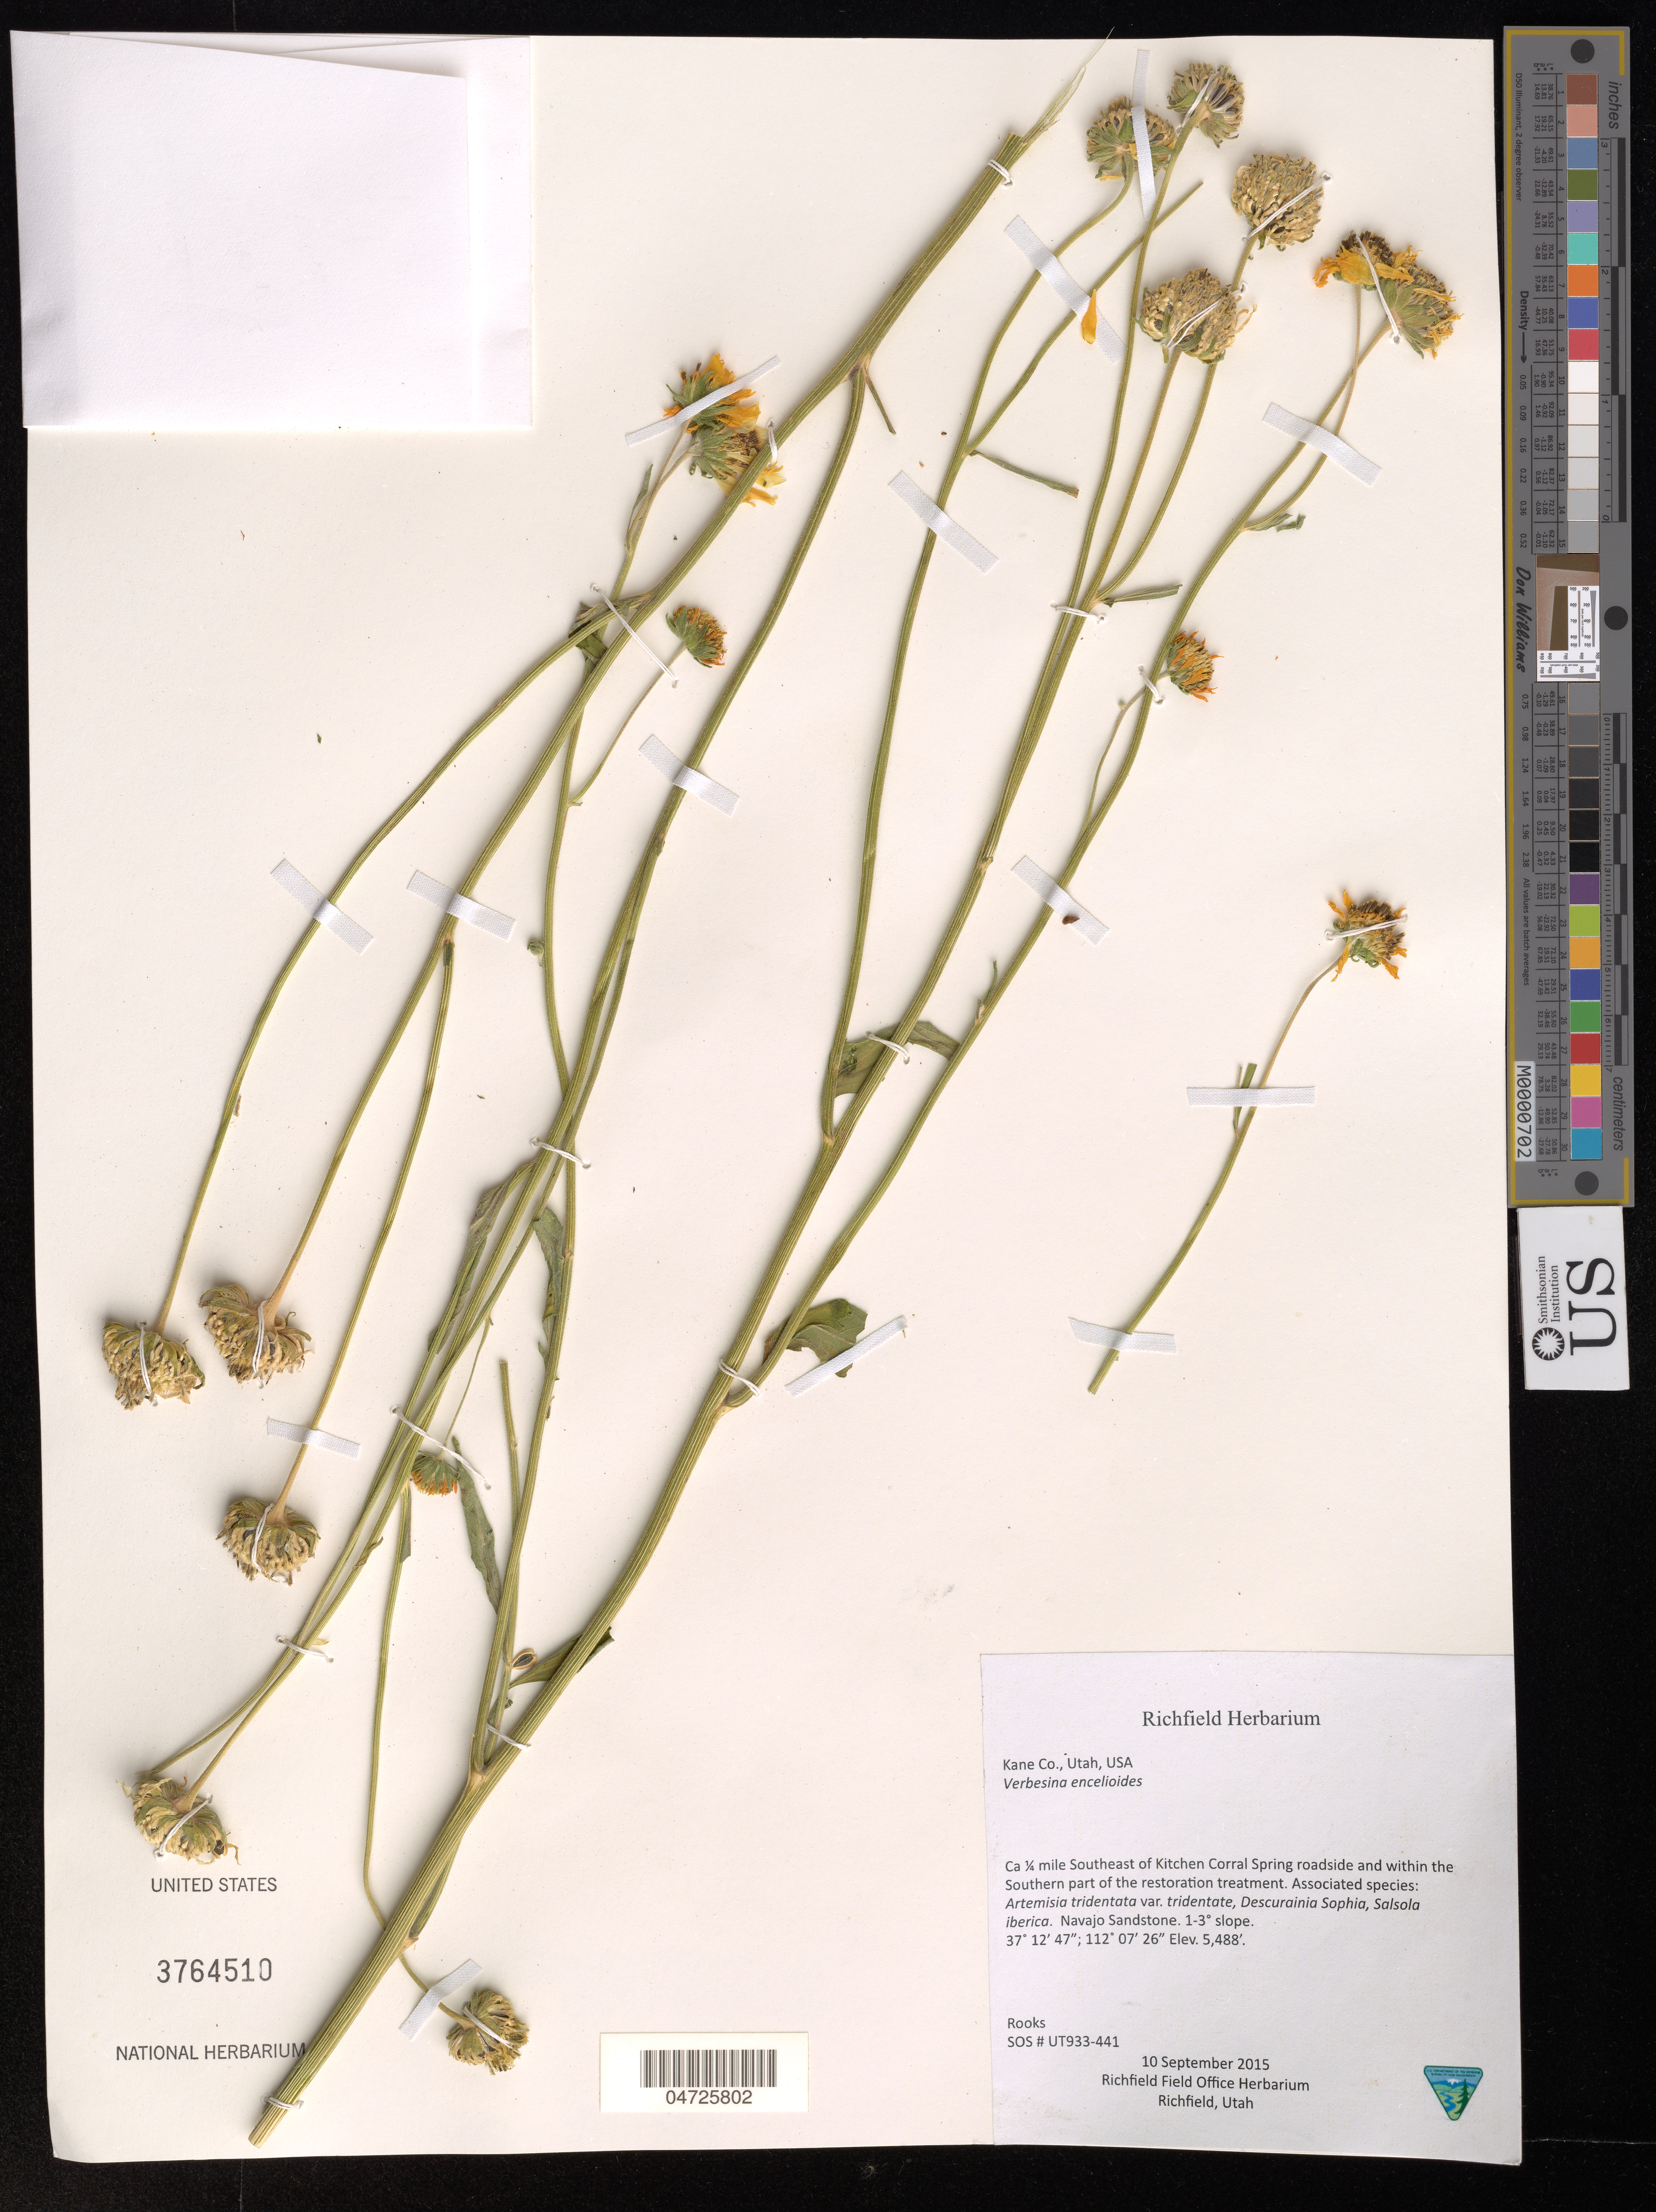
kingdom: Plantae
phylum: Tracheophyta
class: Magnoliopsida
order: Asterales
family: Asteraceae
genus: Verbesina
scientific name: Verbesina encelioides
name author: (Cav.) Benth. & Hook. ex A. Gray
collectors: -. Rooks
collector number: UT933-441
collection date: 2015-09-10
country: United States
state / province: Utah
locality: Ca ¼ mile Southeast of Kitchen Corral Spring roadside and within the Southern part of the restoration treatment.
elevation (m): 1673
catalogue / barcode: US 3764510